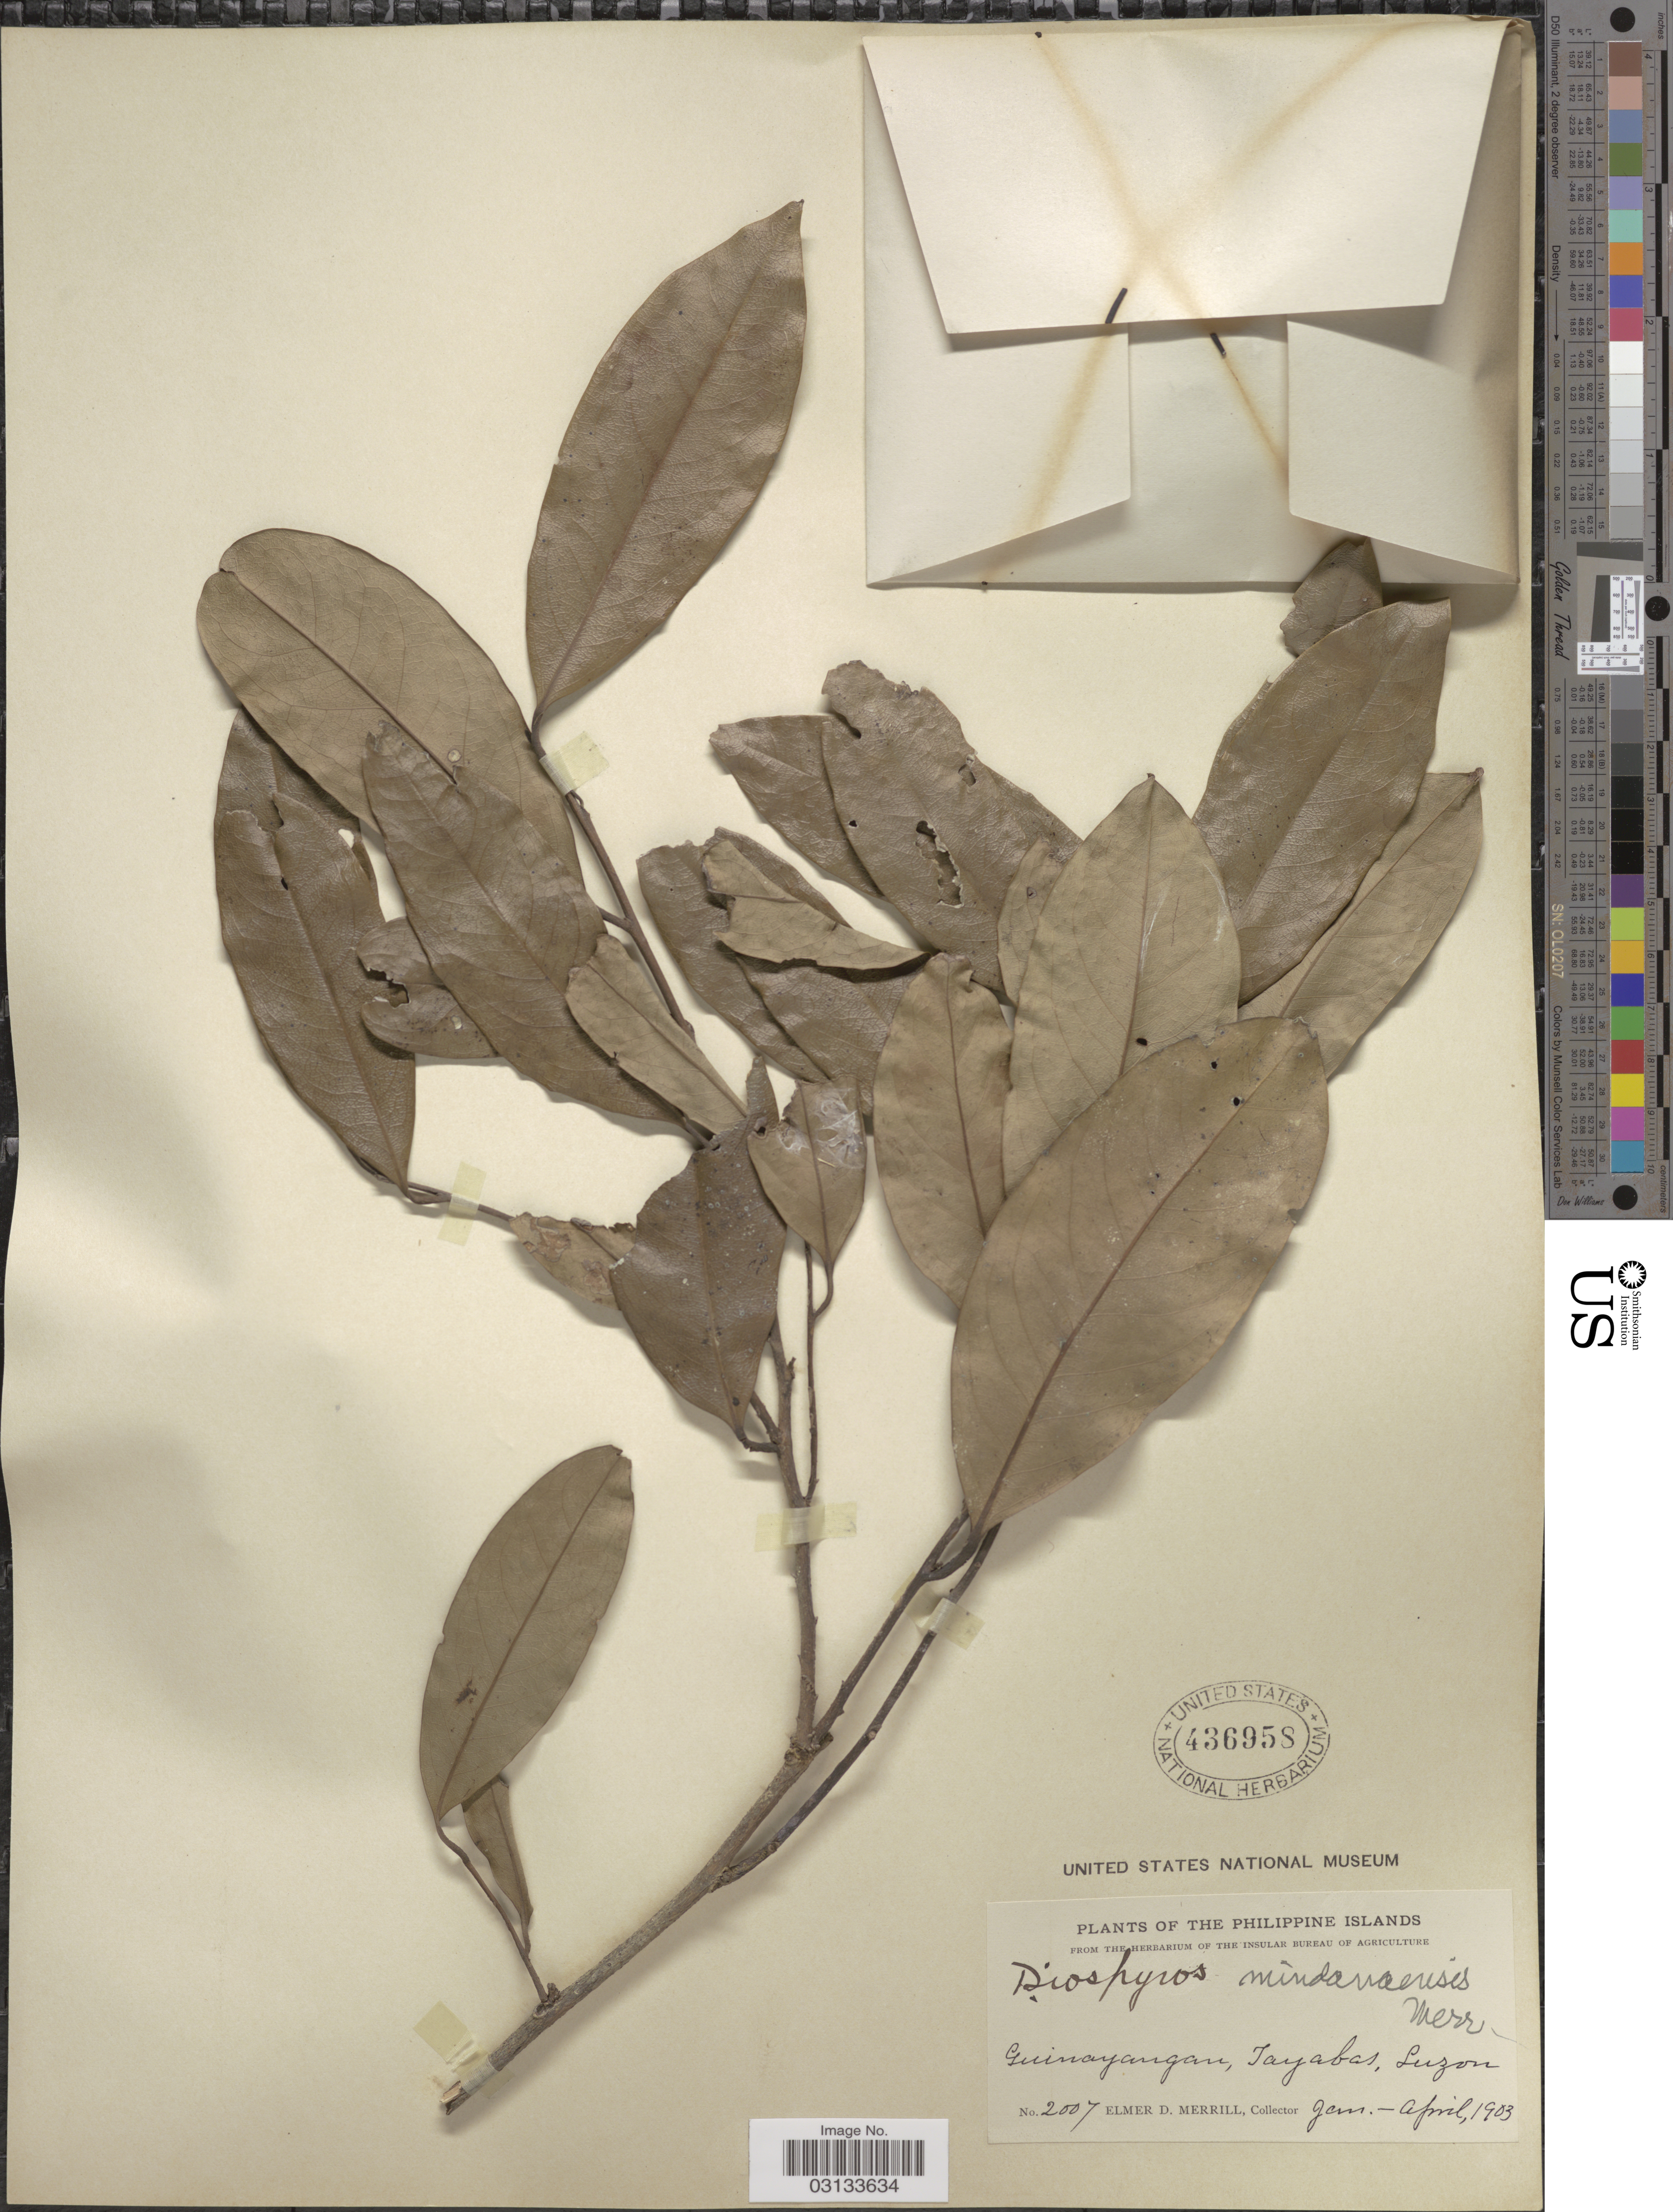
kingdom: Plantae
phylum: Tracheophyta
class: Magnoliopsida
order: Ericales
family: Ebenaceae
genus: Diospyros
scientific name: Diospyros mindanaensis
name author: Merr.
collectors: E. D. Merrill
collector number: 2007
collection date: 1903-01/1903-04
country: Philippines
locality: Philippine Islands. Guinayangan, Tayabas, Luzon.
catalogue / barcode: US 436958